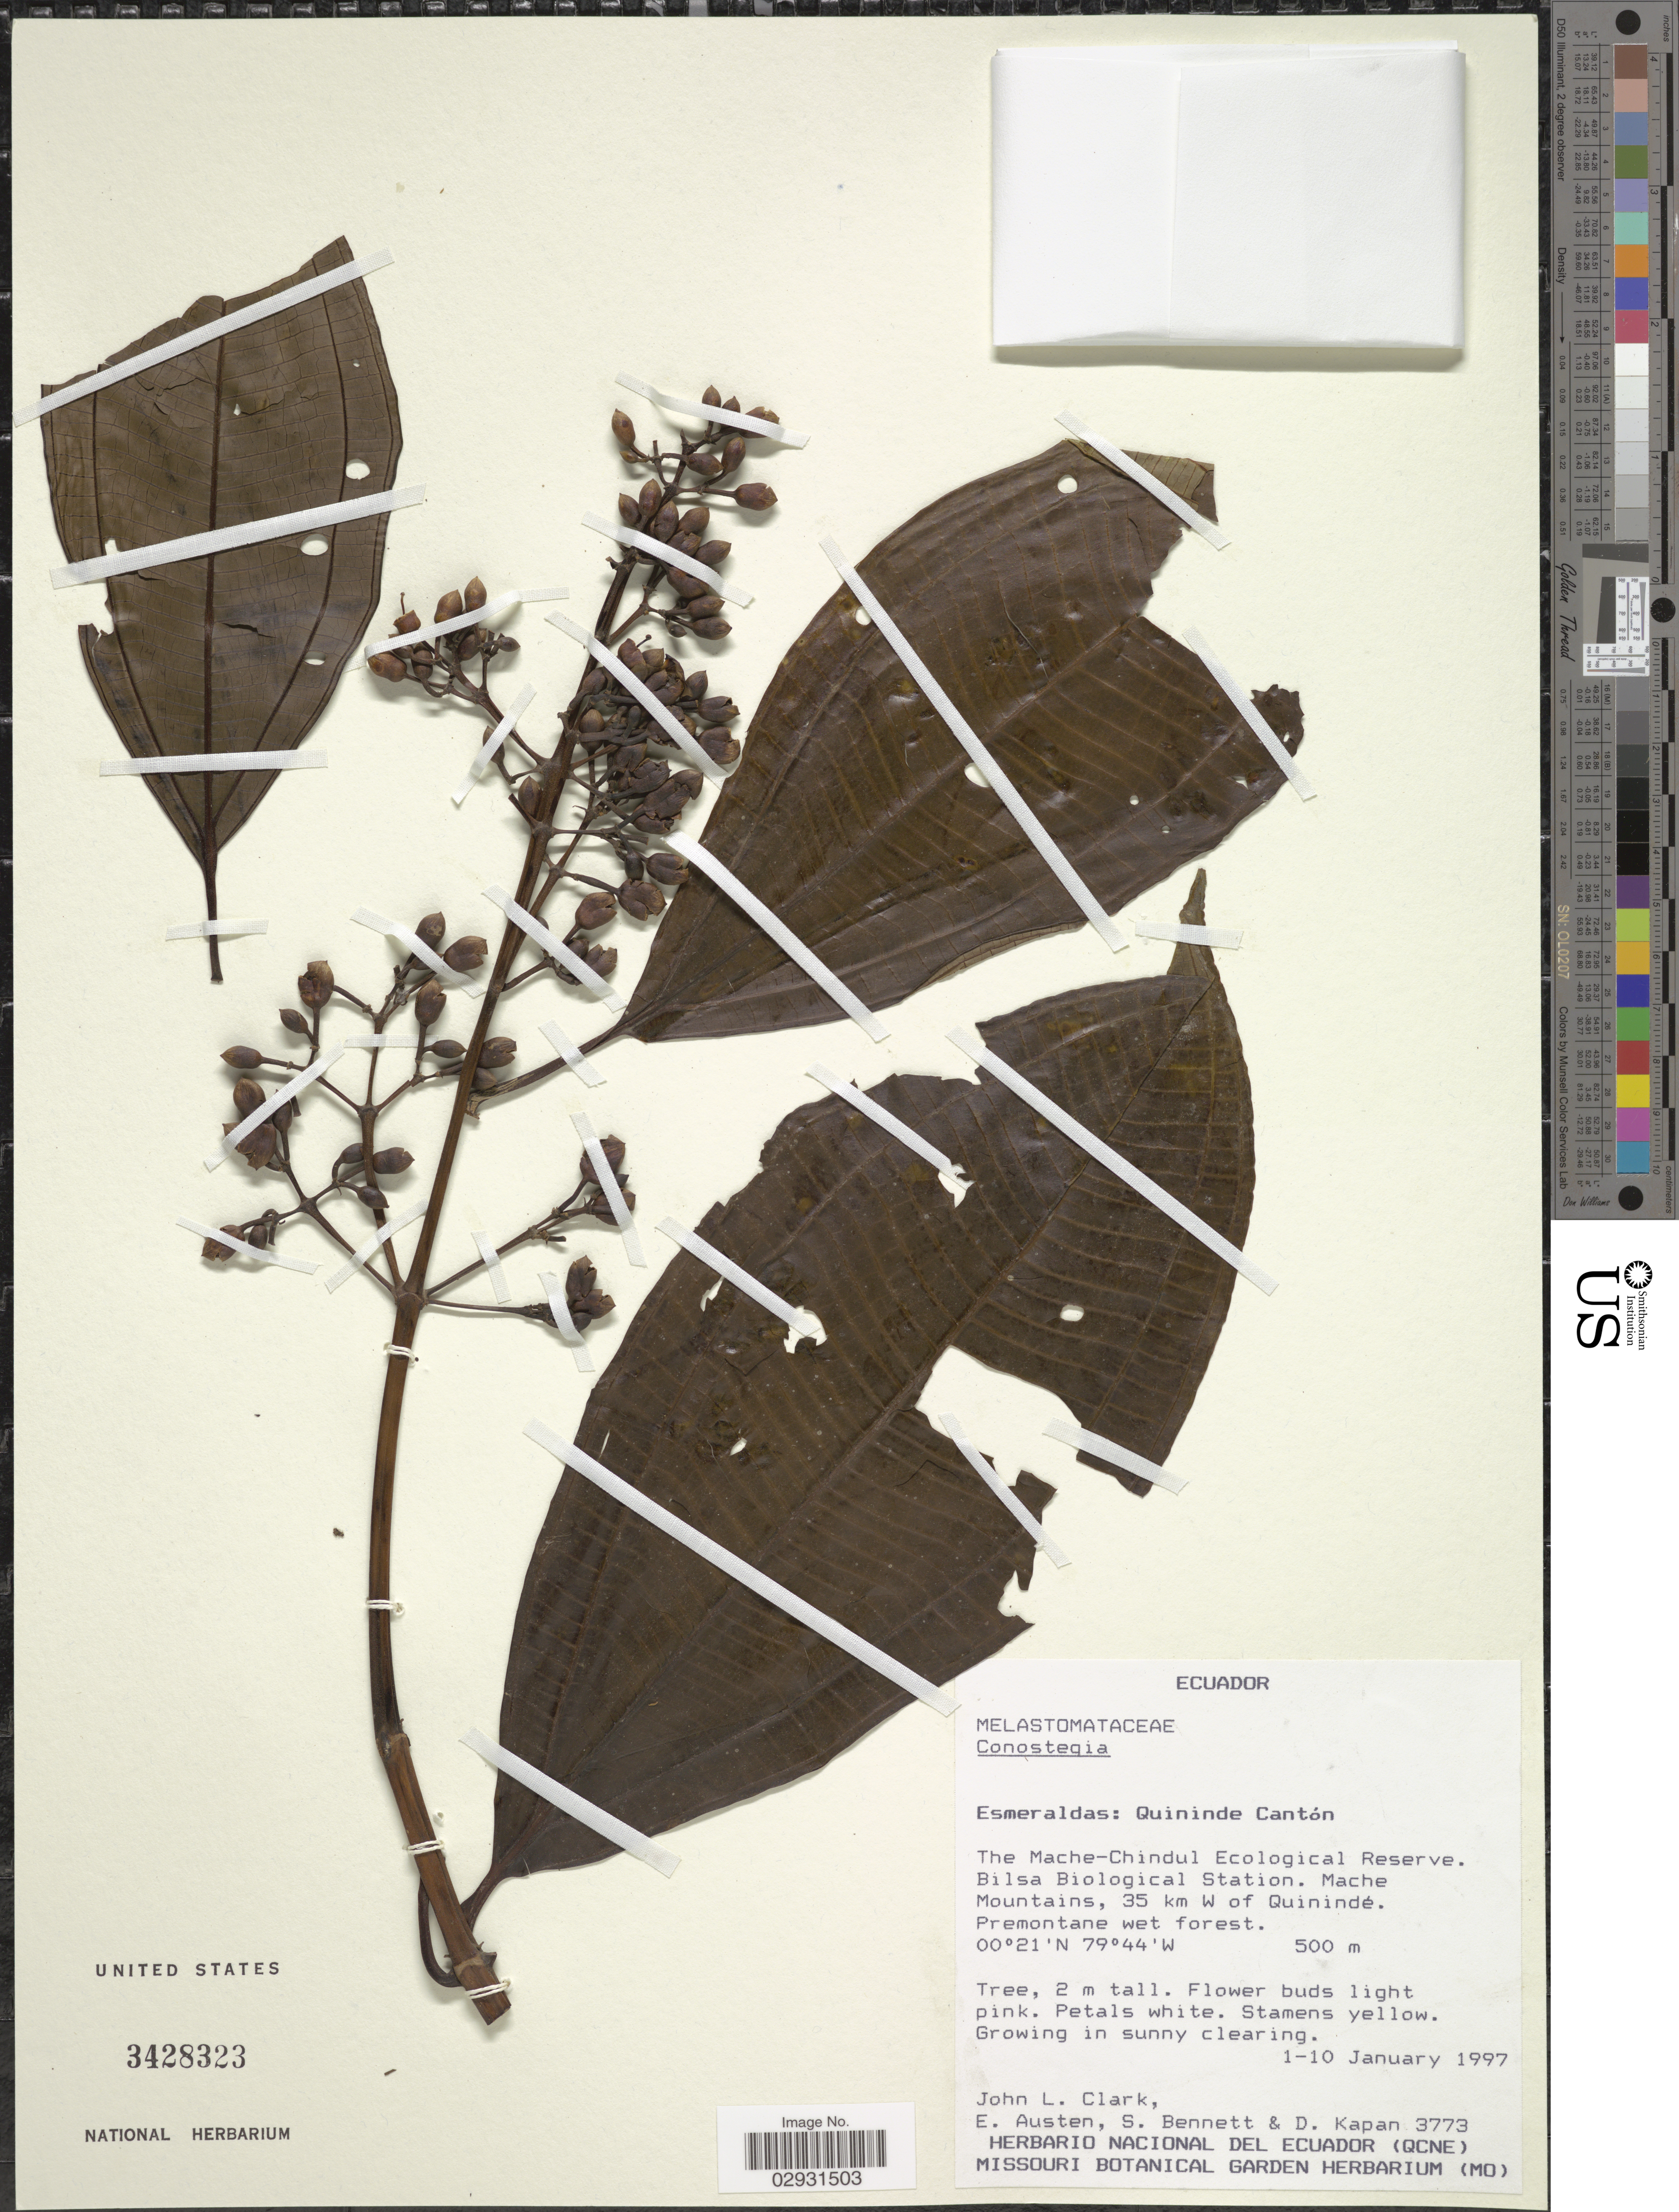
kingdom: Plantae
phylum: Tracheophyta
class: Magnoliopsida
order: Myrtales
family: Melastomataceae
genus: Conostegia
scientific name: Conostegia sp.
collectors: J. L. Clark, E. Austen, S. Bennett & D. Kapan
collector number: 3773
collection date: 1997-01-01/1997-01-10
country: Ecuador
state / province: Esmeraldas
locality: Quininde Cantón, The Mache-Chindul Ecological Reserve. Bilsa Biological Station. Mache Mountains, 35 km W of Quinindé.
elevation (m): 500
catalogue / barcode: US 3428323